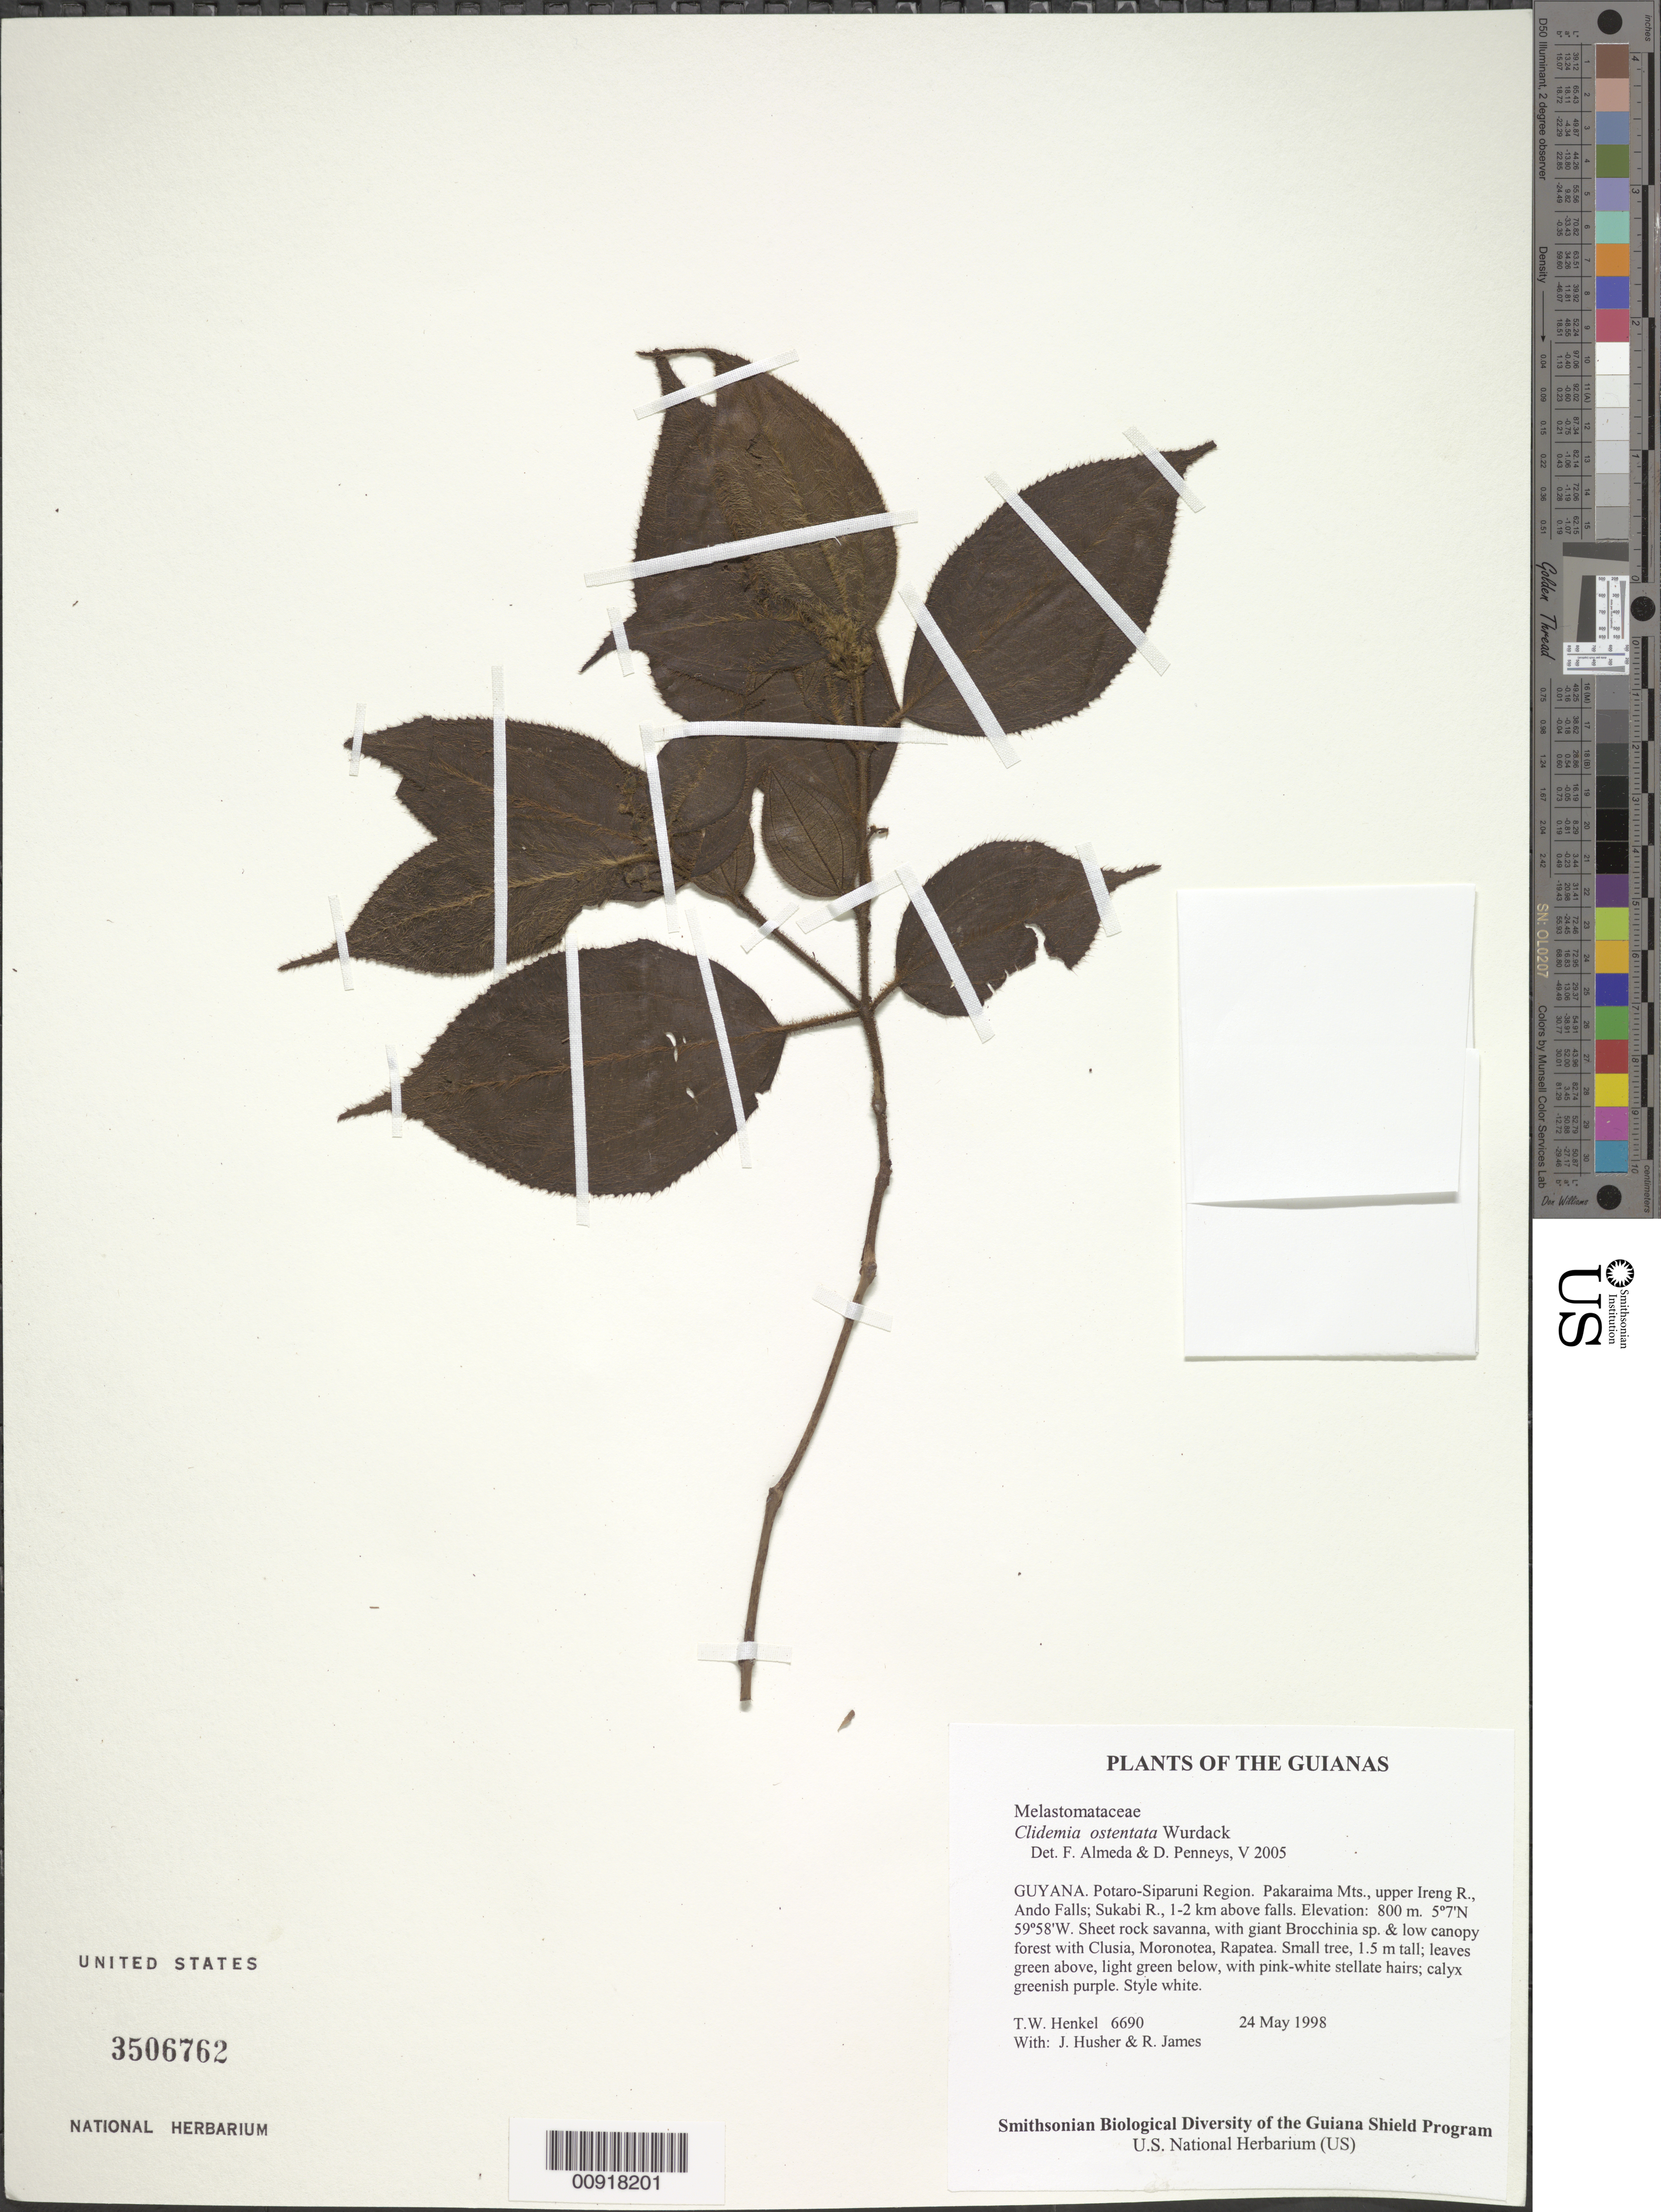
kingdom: Plantae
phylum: Tracheophyta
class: Magnoliopsida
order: Myrtales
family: Melastomataceae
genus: Clidemia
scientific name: Clidemia ostentata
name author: Wurdack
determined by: Almeda, F.; Penneys, D. S.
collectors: T. Henkel, J. Husher & R. James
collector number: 6690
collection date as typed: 24 May 1998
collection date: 1998-05-24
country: Guyana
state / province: Potaro-Siparuni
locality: Pakaraima Mts., upper Ireng R., Ando Falls; Sukabi R., 1-2 km above falls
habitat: Sheet rock savanna, with giant Brocchinia sp. & low canopy forest with Clusia, Moronotea, Rapatea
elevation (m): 800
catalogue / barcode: US 3506762